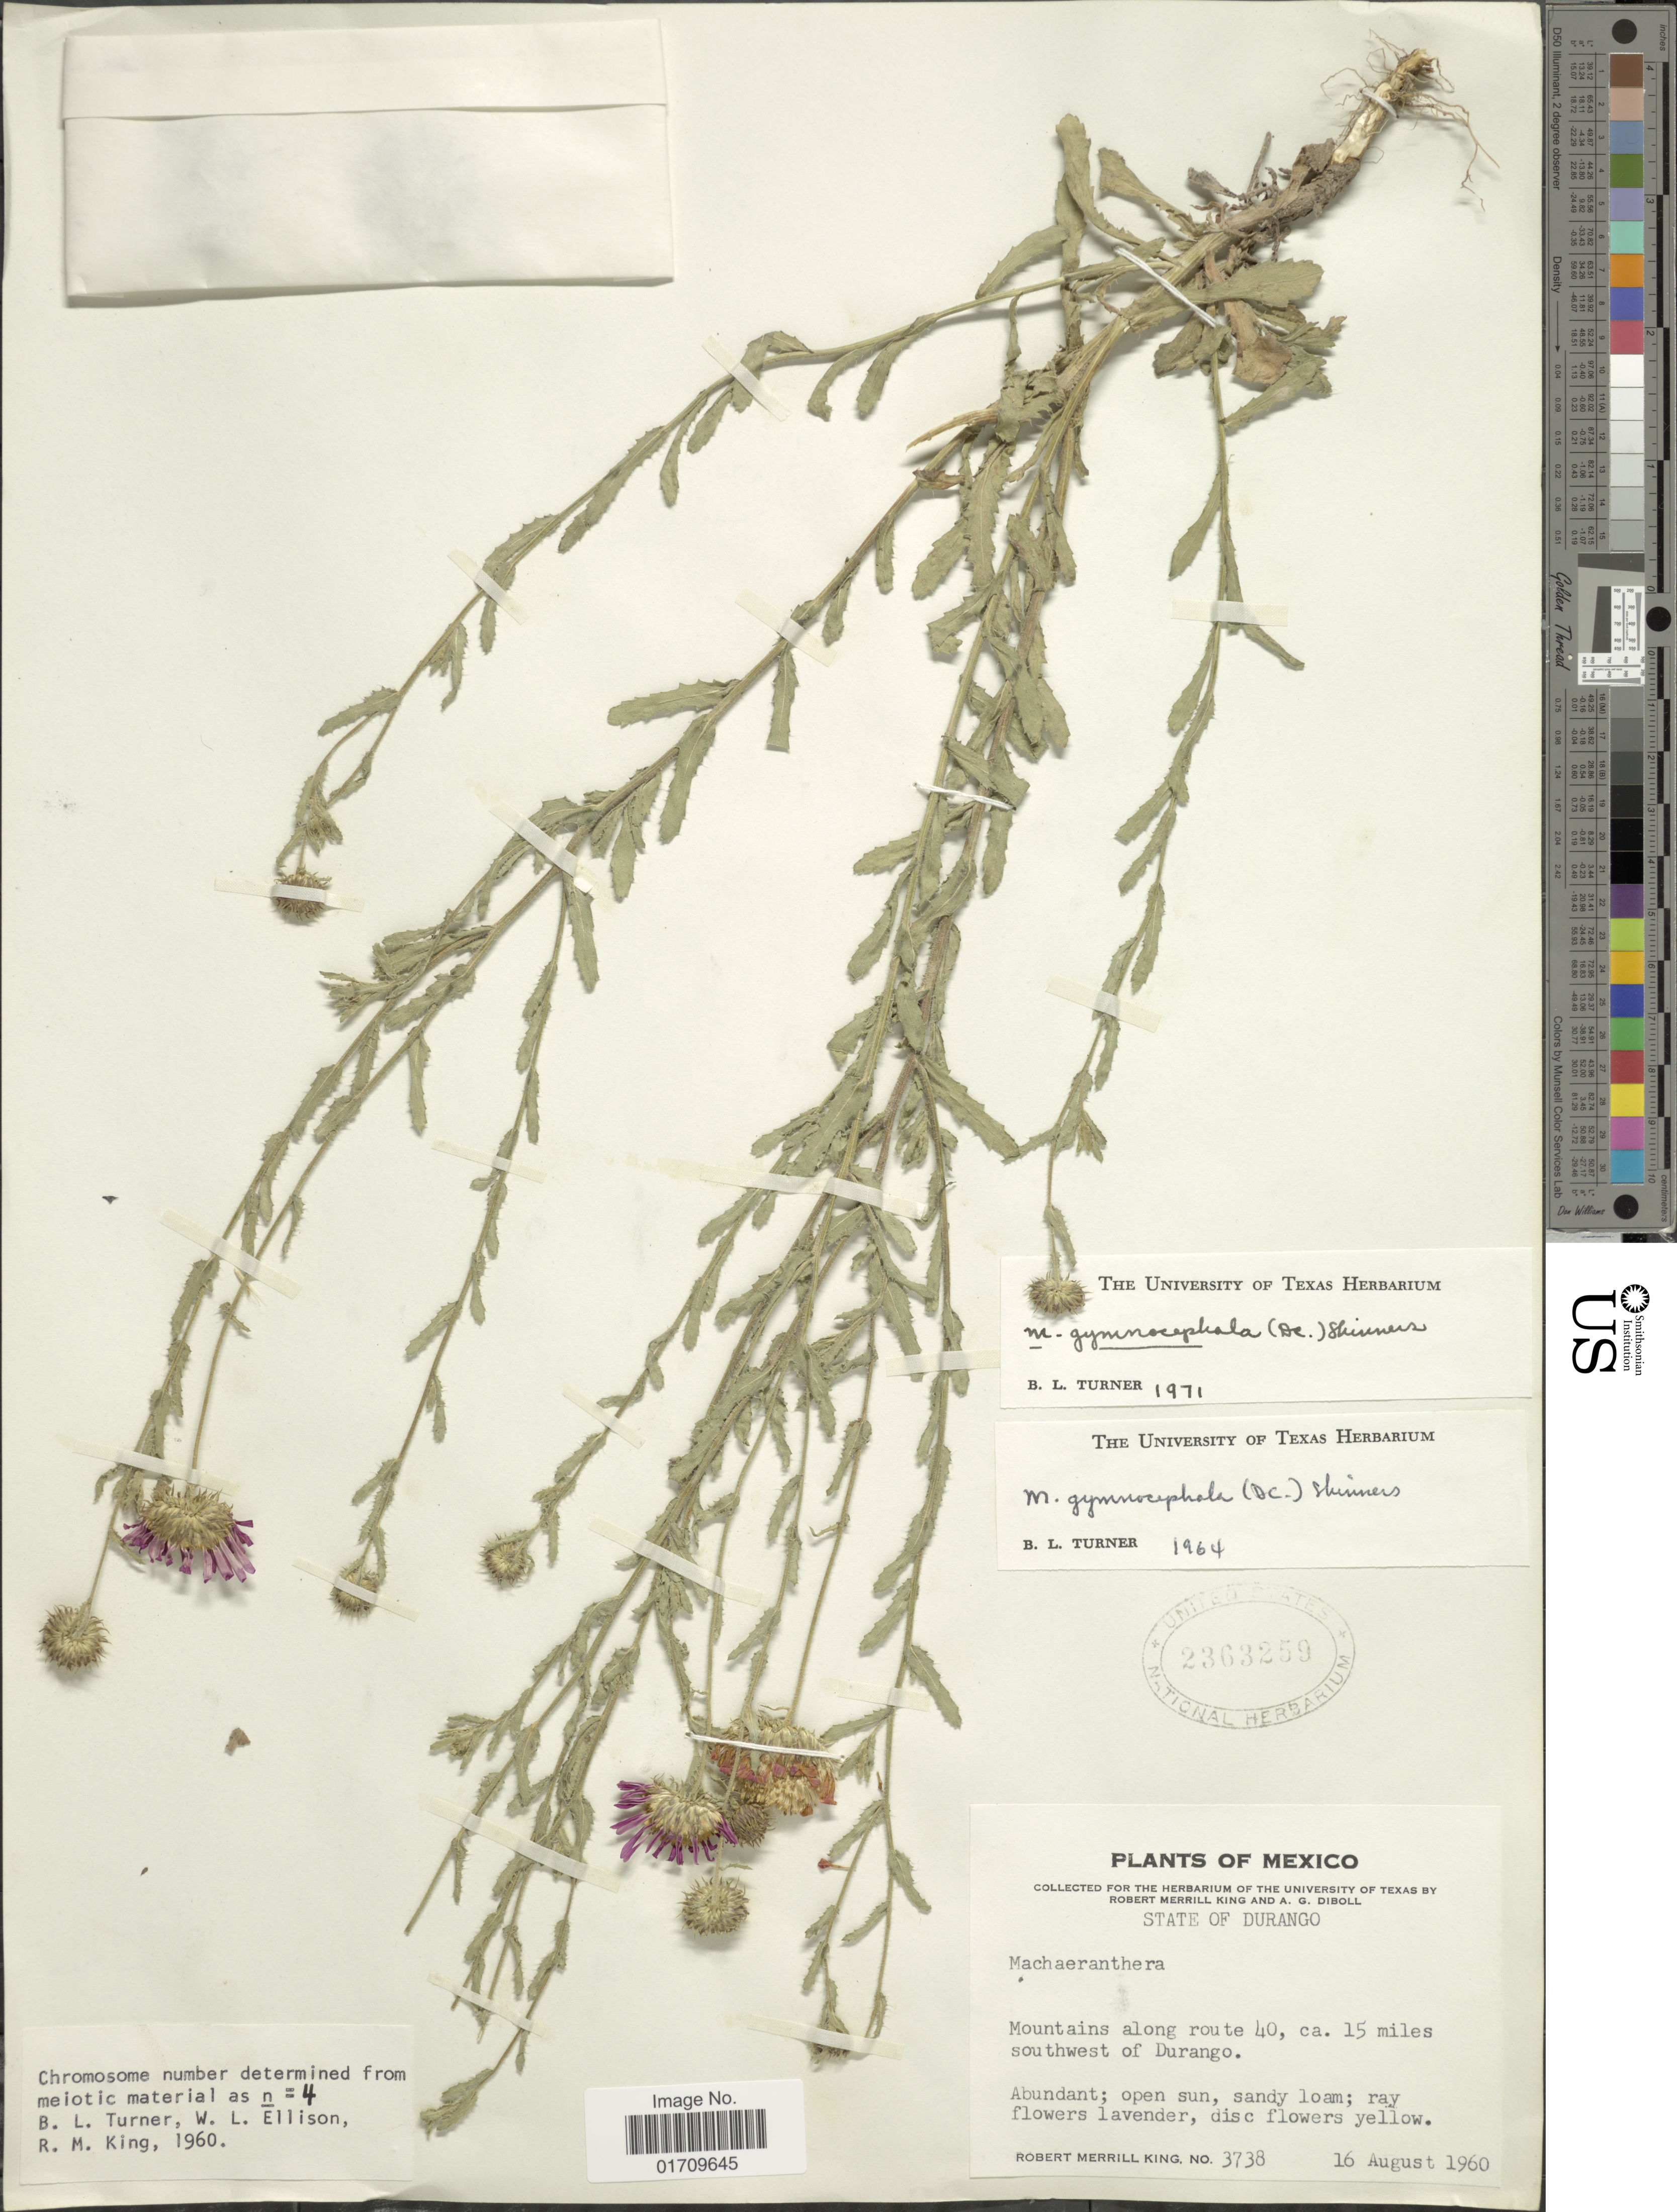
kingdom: Plantae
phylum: Tracheophyta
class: Magnoliopsida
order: Asterales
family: Asteraceae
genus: Machaeranthera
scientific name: Machaeranthera gymnocephala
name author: (DC.) Shinners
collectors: R. M. King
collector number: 3738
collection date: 1960-08-16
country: Mexico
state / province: Durango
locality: Mountains along route 40, ca 15 miles southwest of Durango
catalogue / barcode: US 2363259